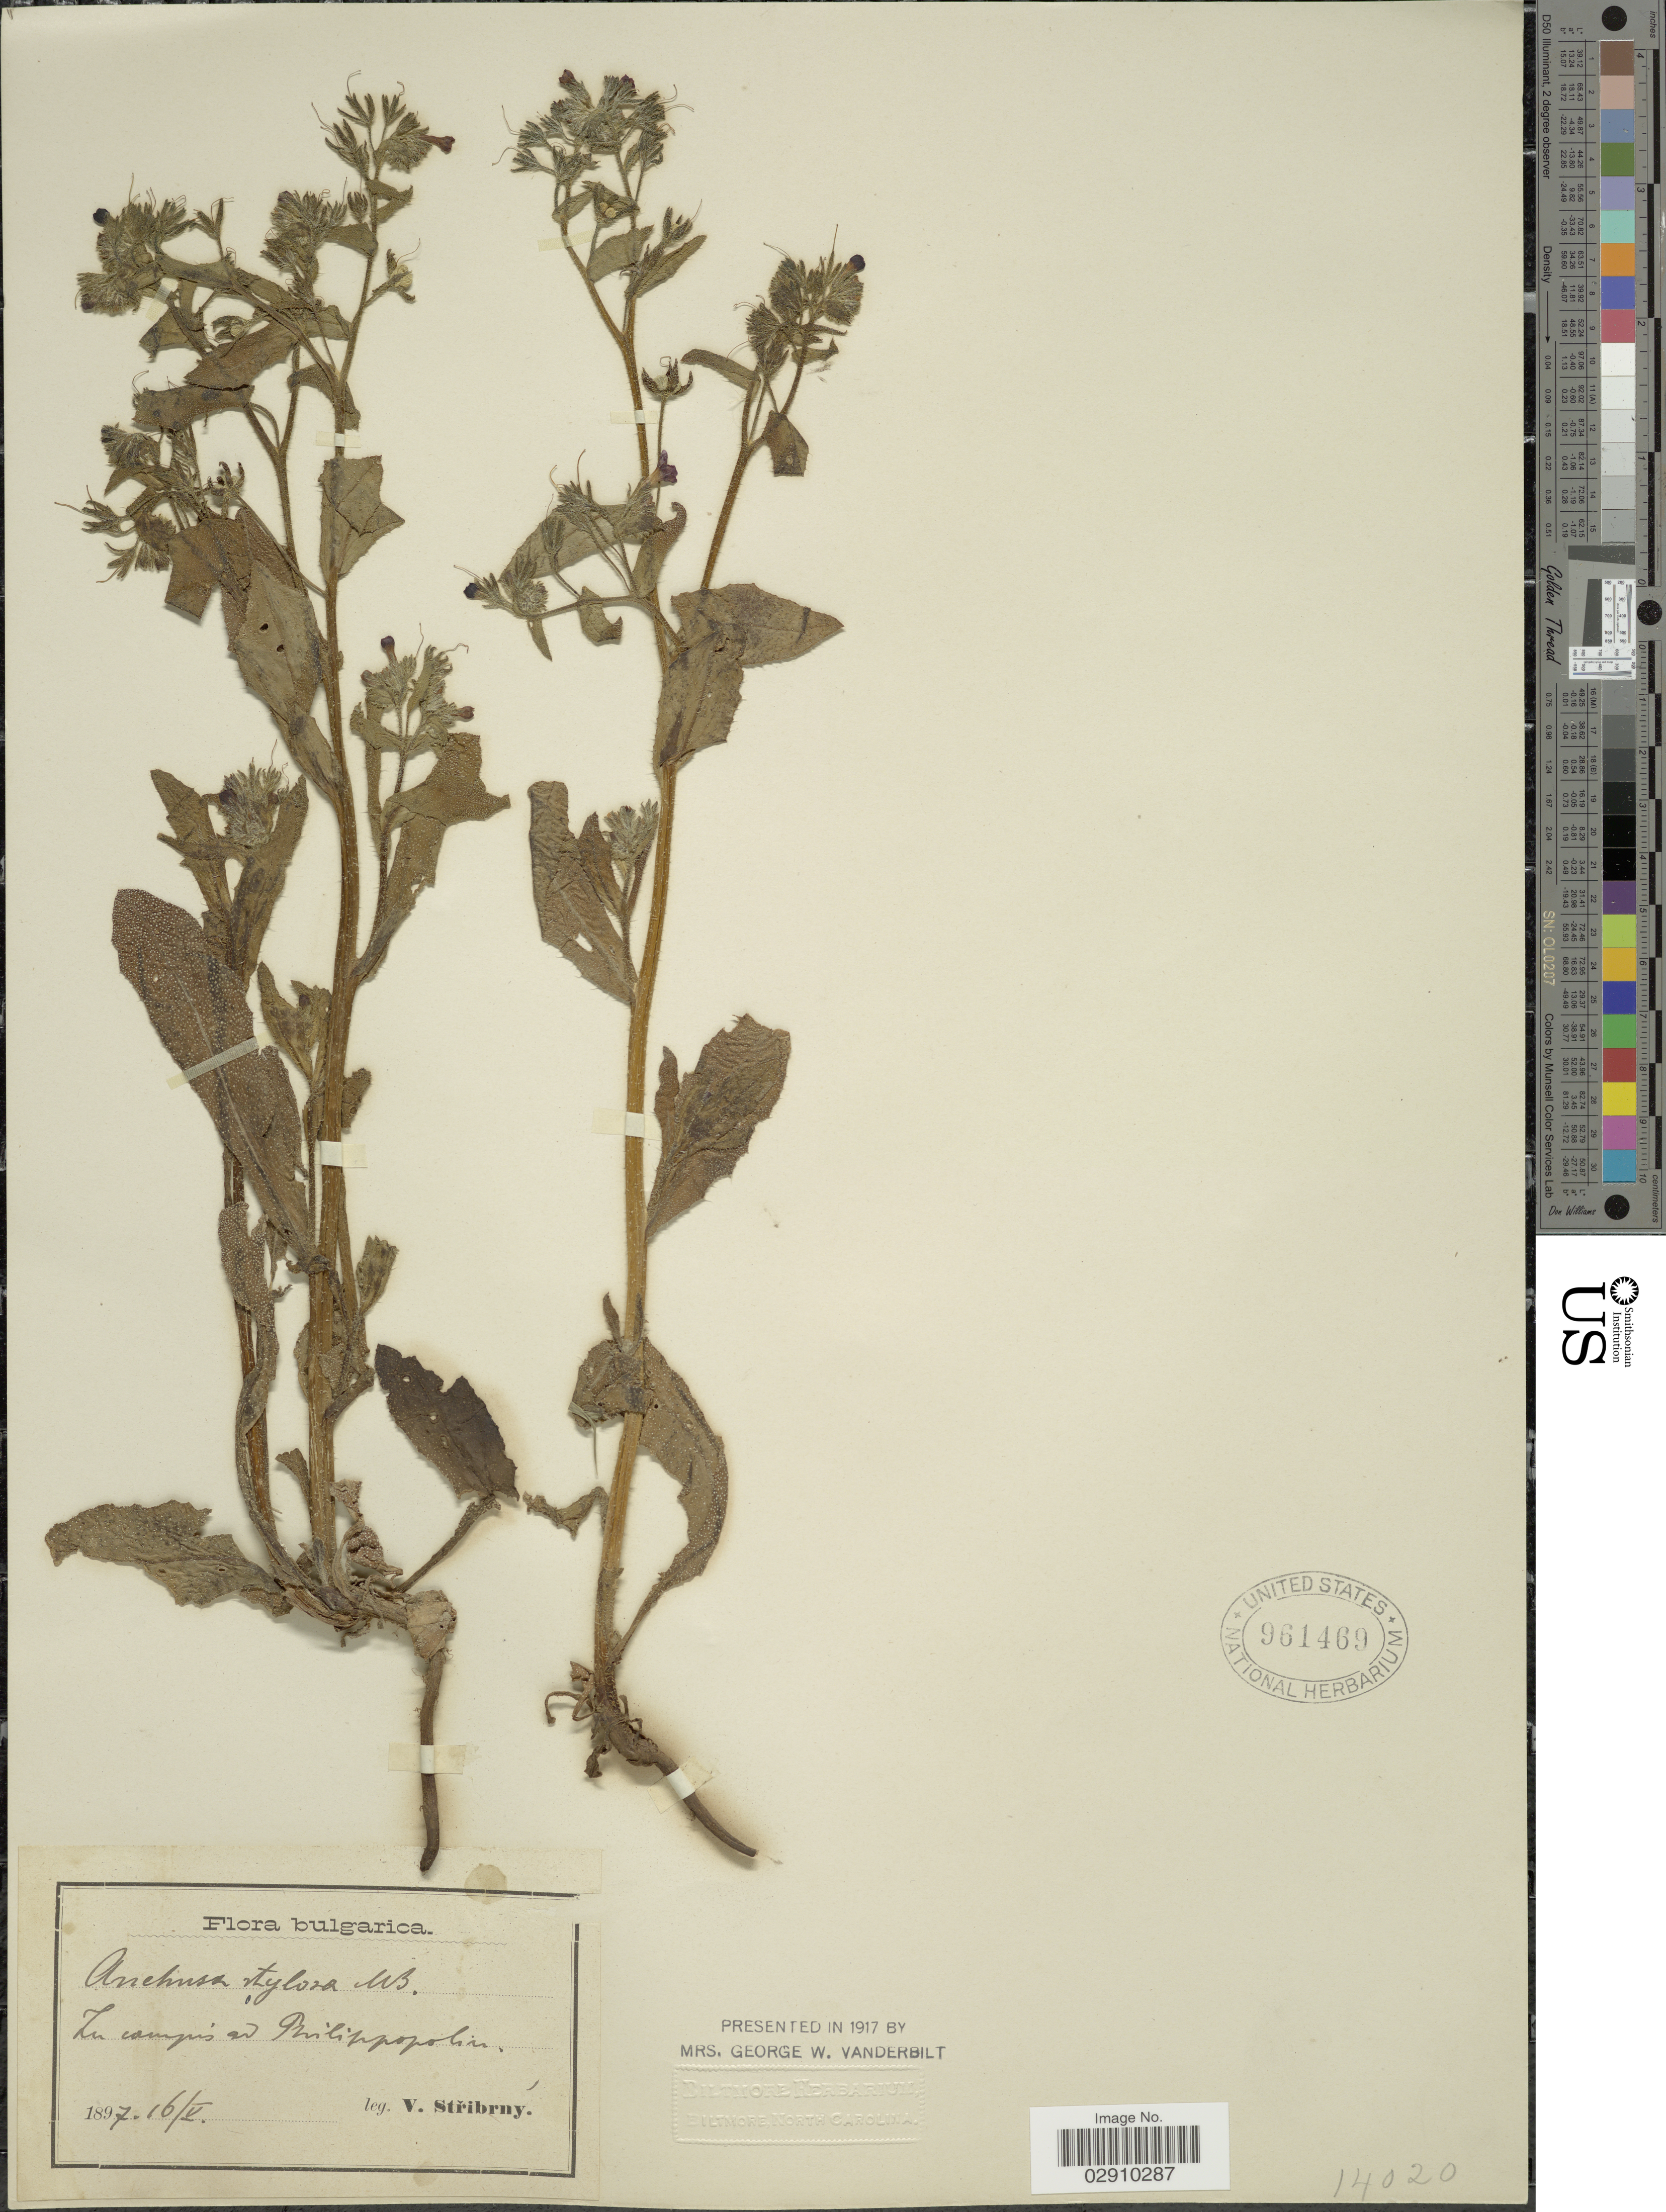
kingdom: Plantae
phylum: Tracheophyta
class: Magnoliopsida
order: Boraginales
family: Boraginaceae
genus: Anchusa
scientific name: Anchusa stylosa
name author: M. Bieb.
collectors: V. Stribrny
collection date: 1897-05-16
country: Bulgaria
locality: Bulgarica. In campis ad Philippopolis.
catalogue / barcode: US 961469